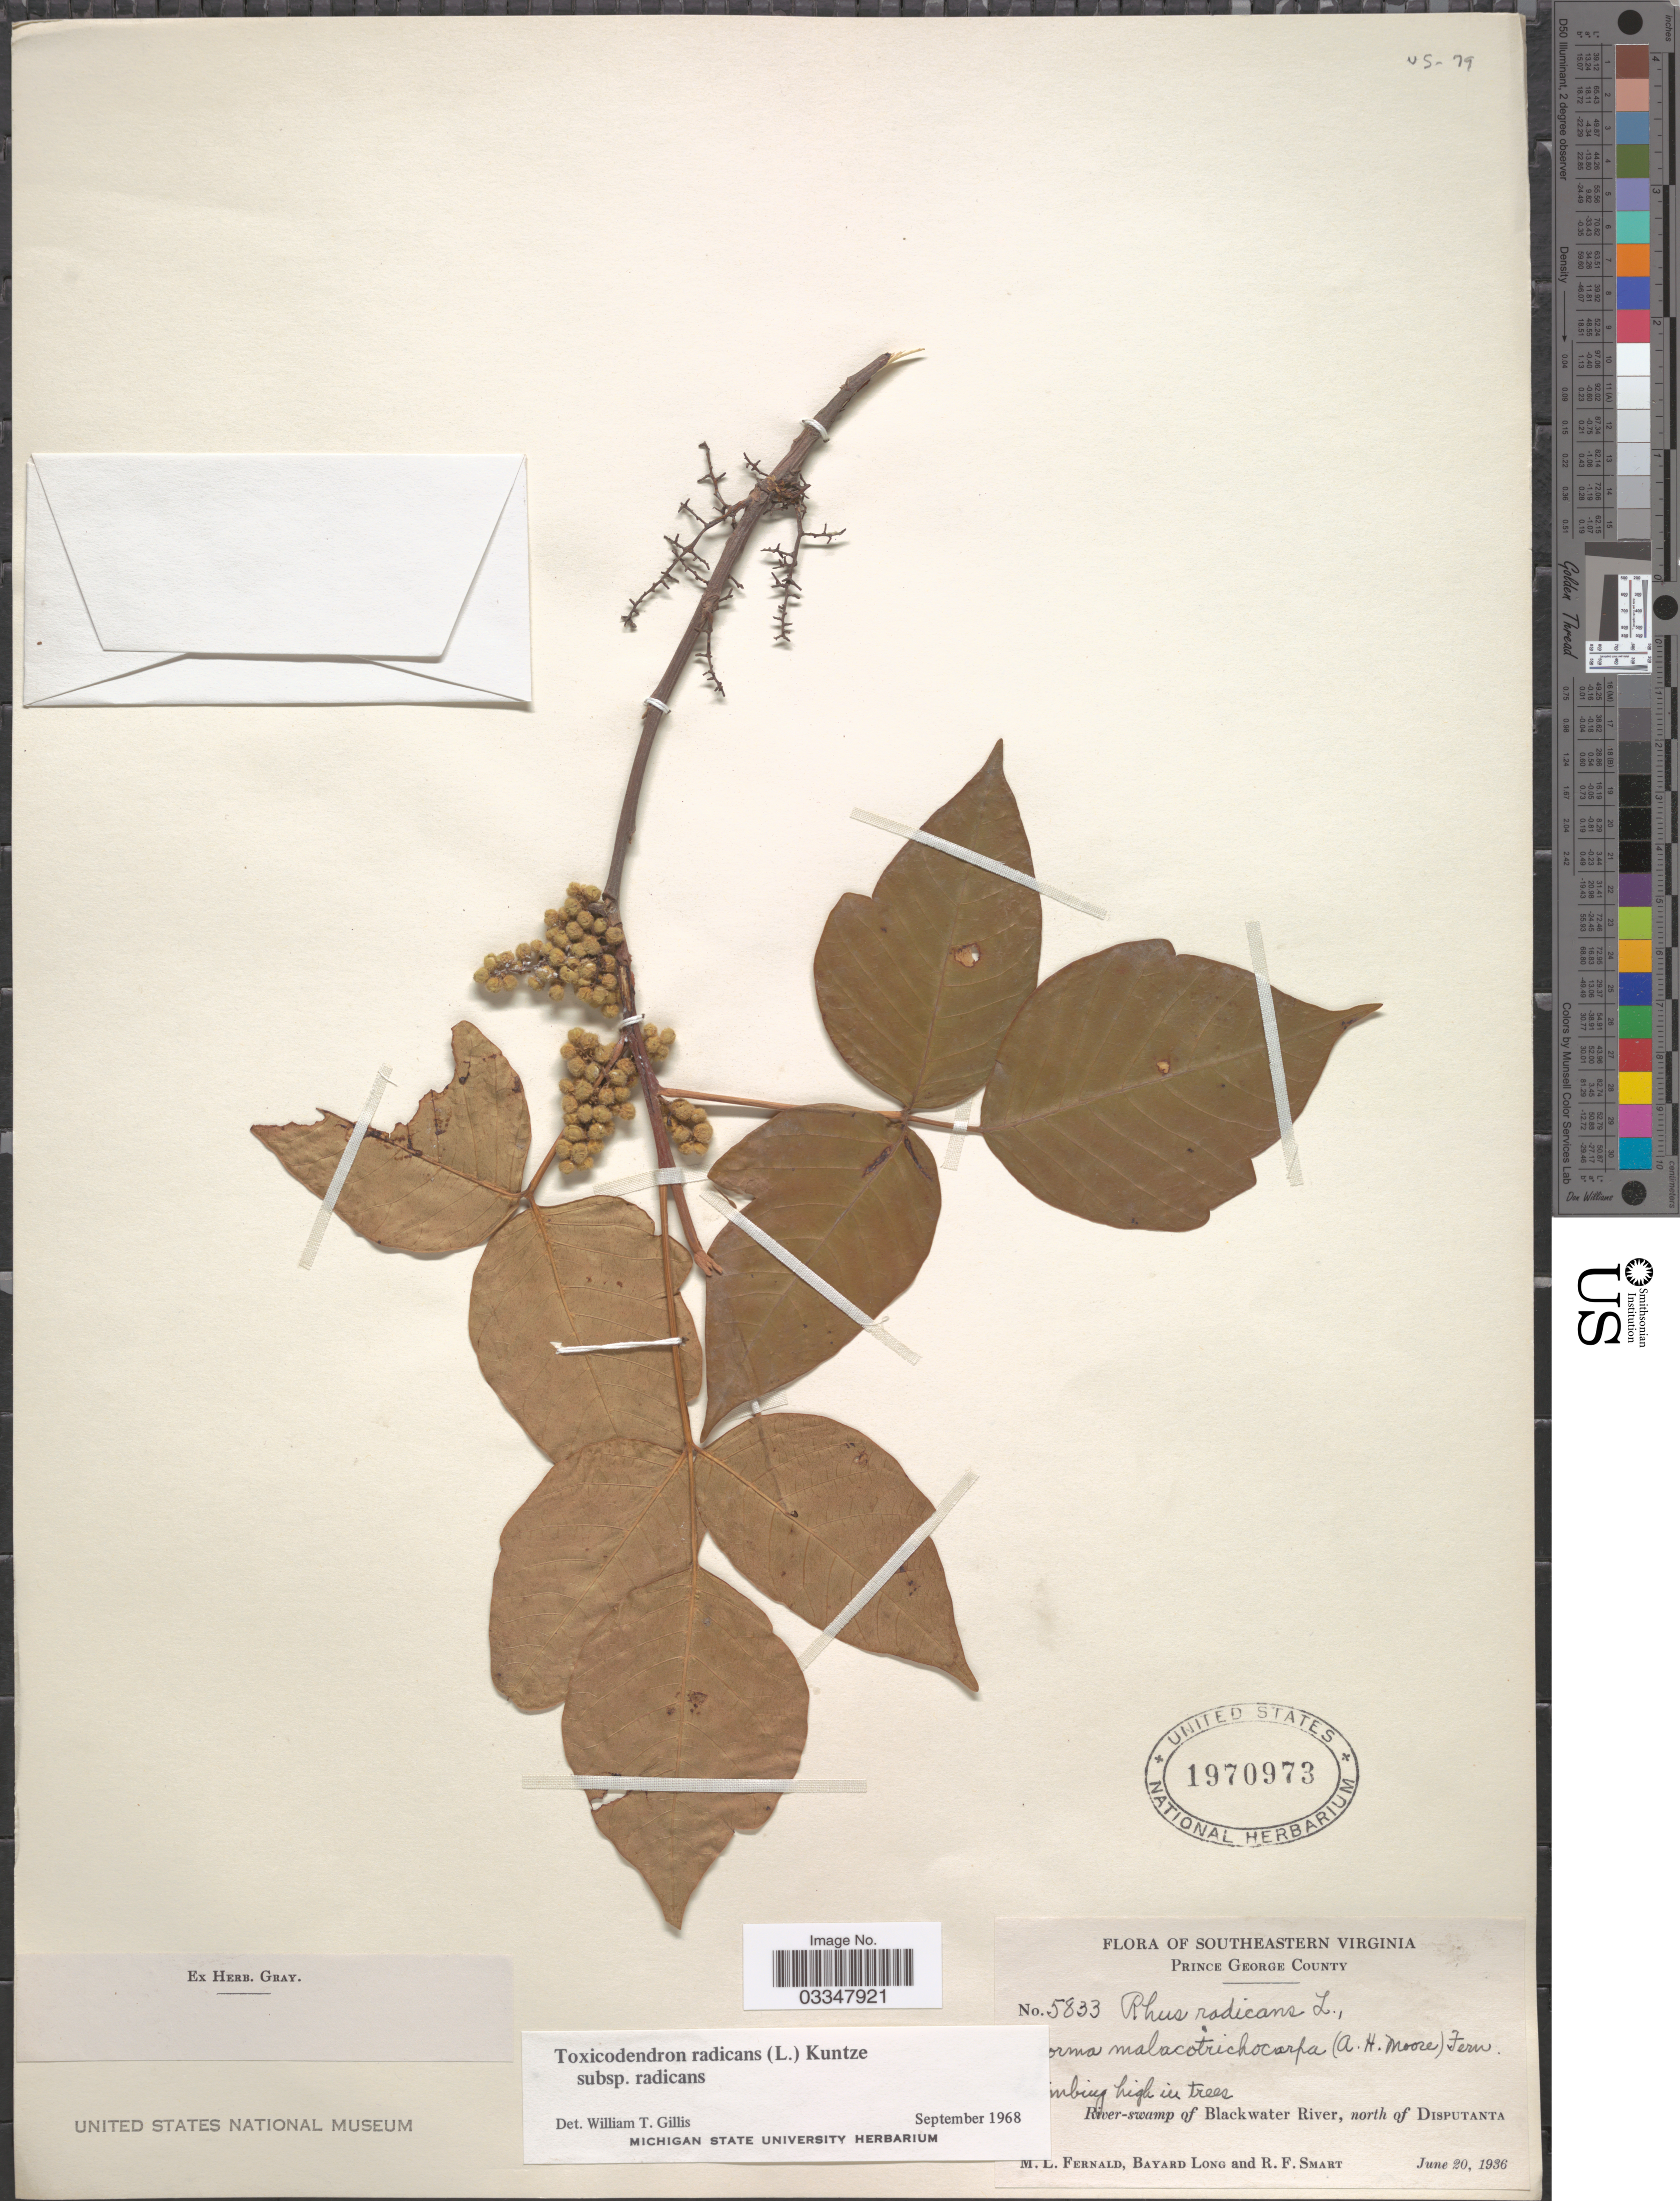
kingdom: Plantae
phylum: Tracheophyta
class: Magnoliopsida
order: Sapindales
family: Anacardiaceae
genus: Toxicodendron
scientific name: Toxicodendron radicans subsp. radicans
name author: (L.) Kuntze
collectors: M. L. Fernald, B. Long & R. Smart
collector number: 5833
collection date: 1936-06-20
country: United States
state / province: Virginia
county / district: Prince George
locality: Southeastern Virginia. Prince George County. River-swamp of Blackwater River, north of Disputanta.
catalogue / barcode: US 1970973